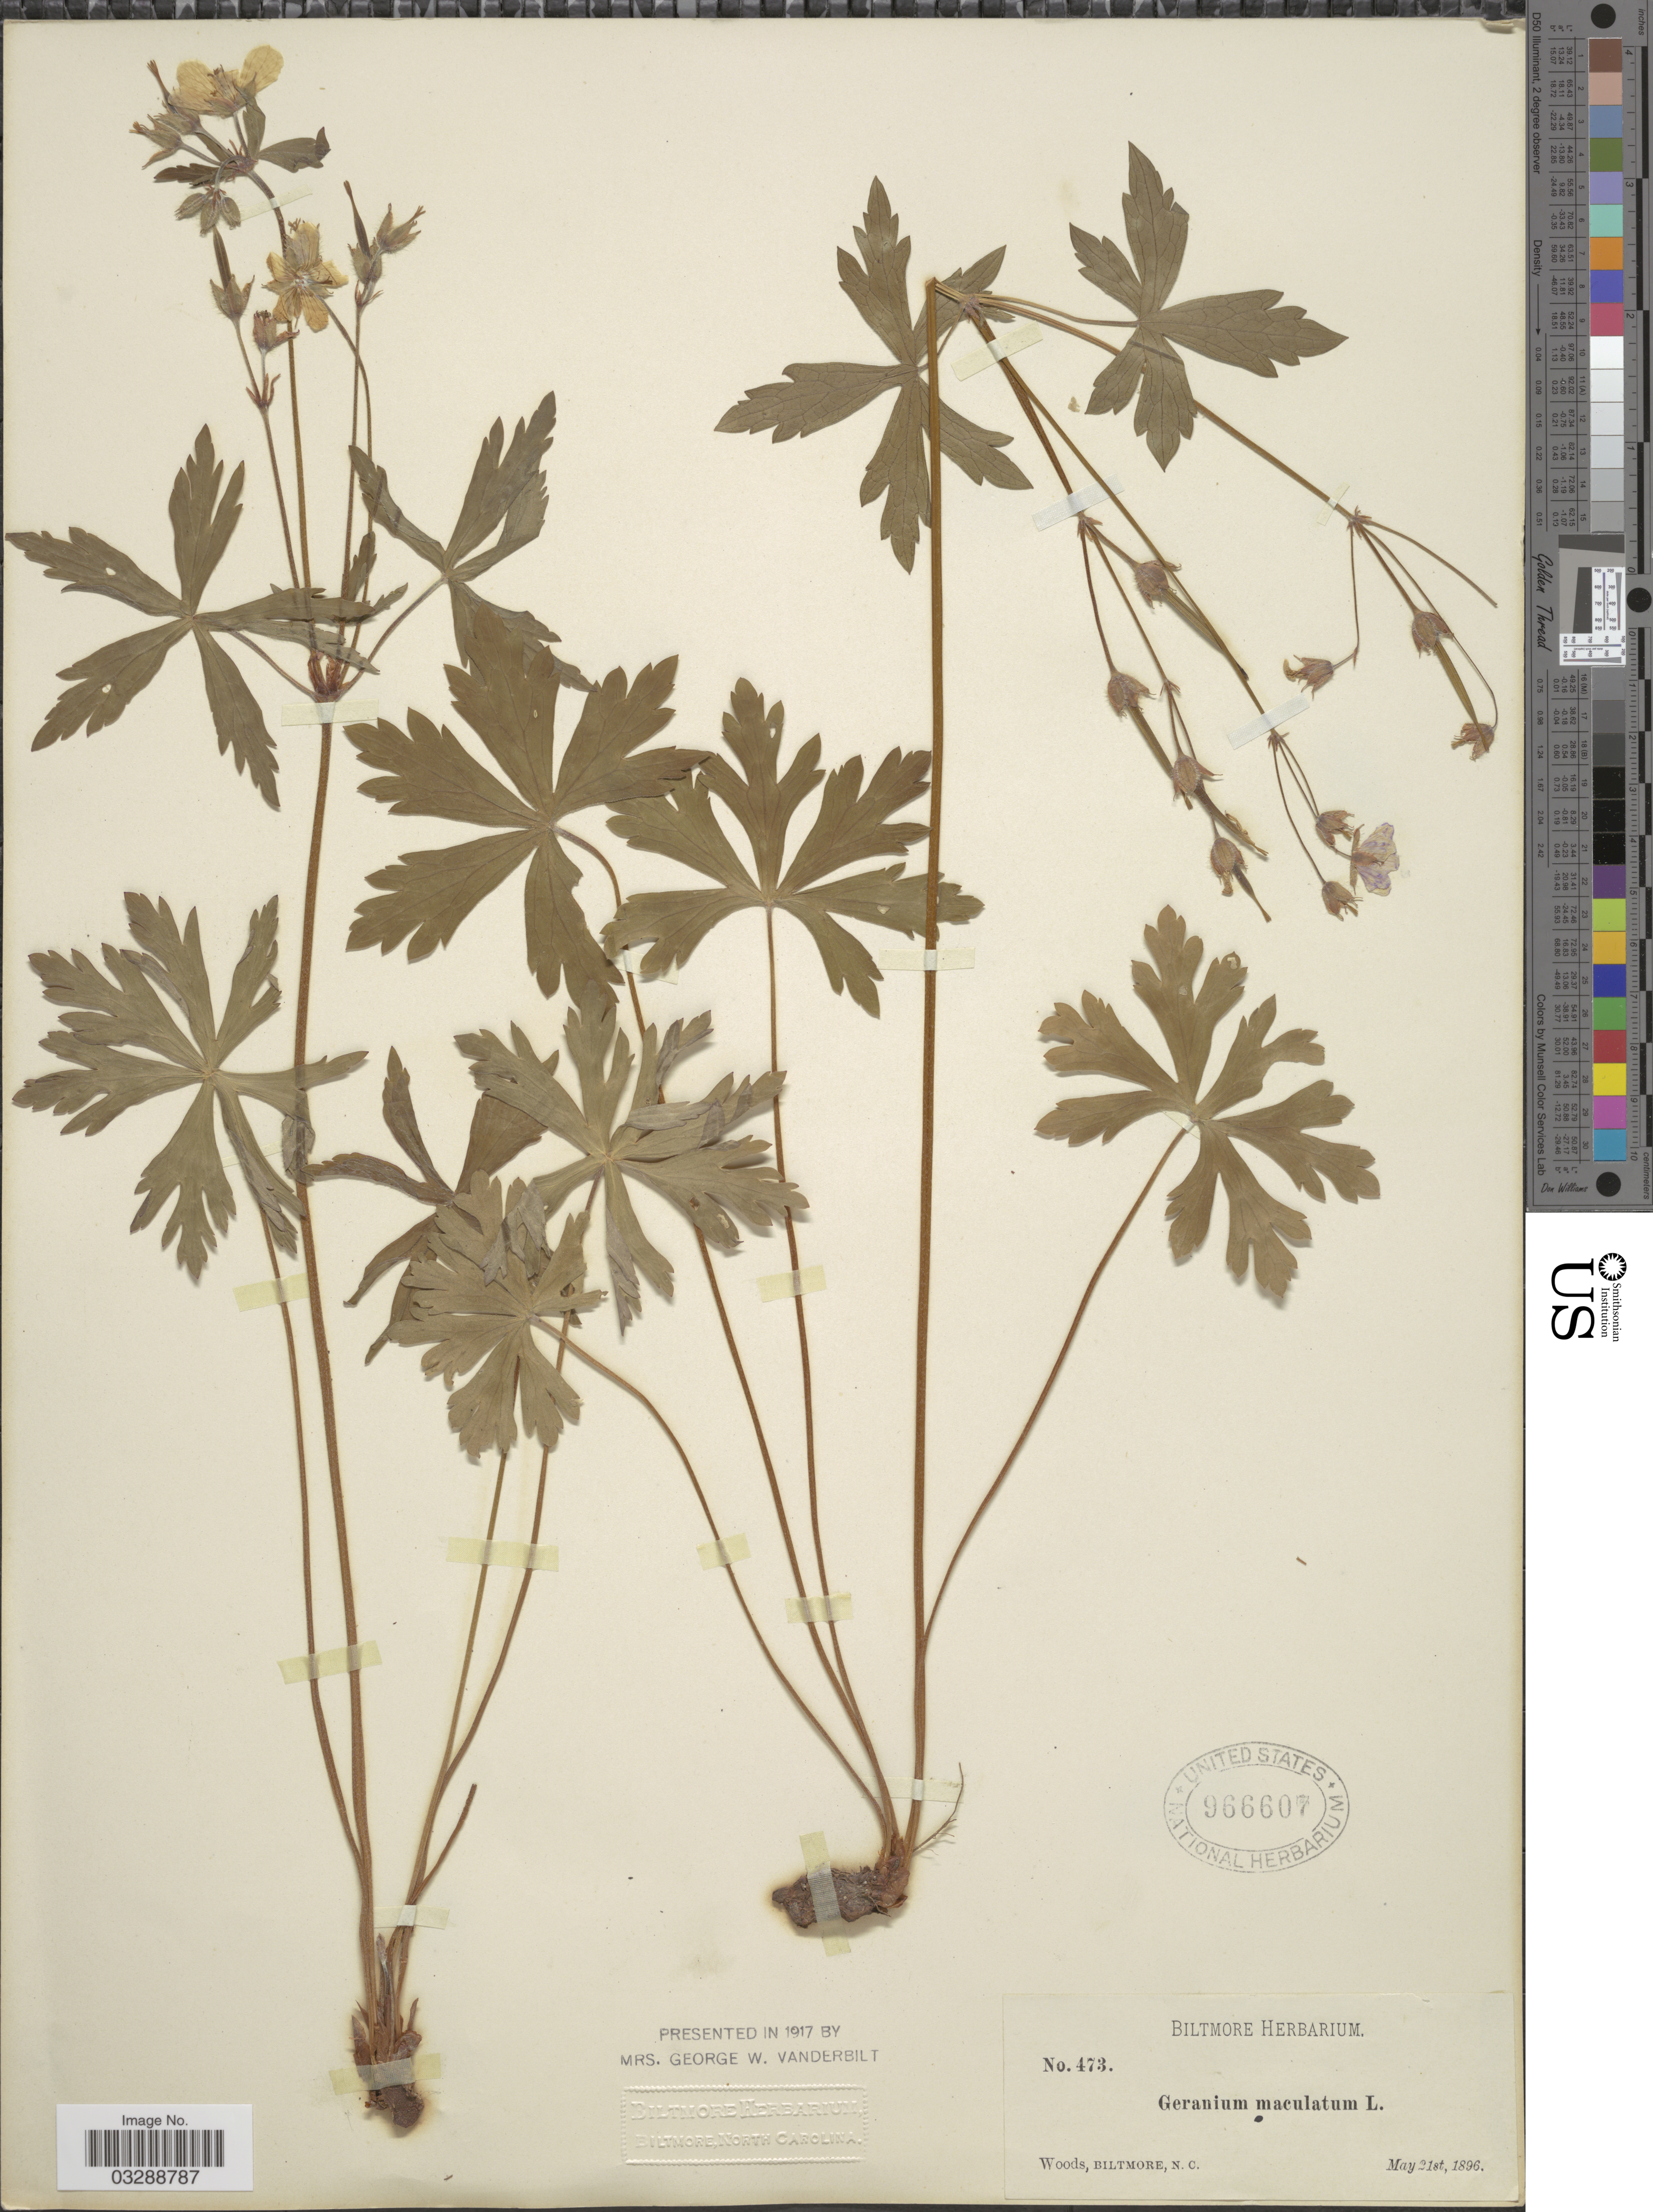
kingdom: Plantae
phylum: Tracheophyta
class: Magnoliopsida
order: Geraniales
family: Geraniaceae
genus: Geranium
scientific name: Geranium maculatum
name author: L.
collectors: ex herb. Biltmore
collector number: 473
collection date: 1896-05-21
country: United States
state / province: North Carolina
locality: Woods, Biltmore.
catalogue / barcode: US 966607